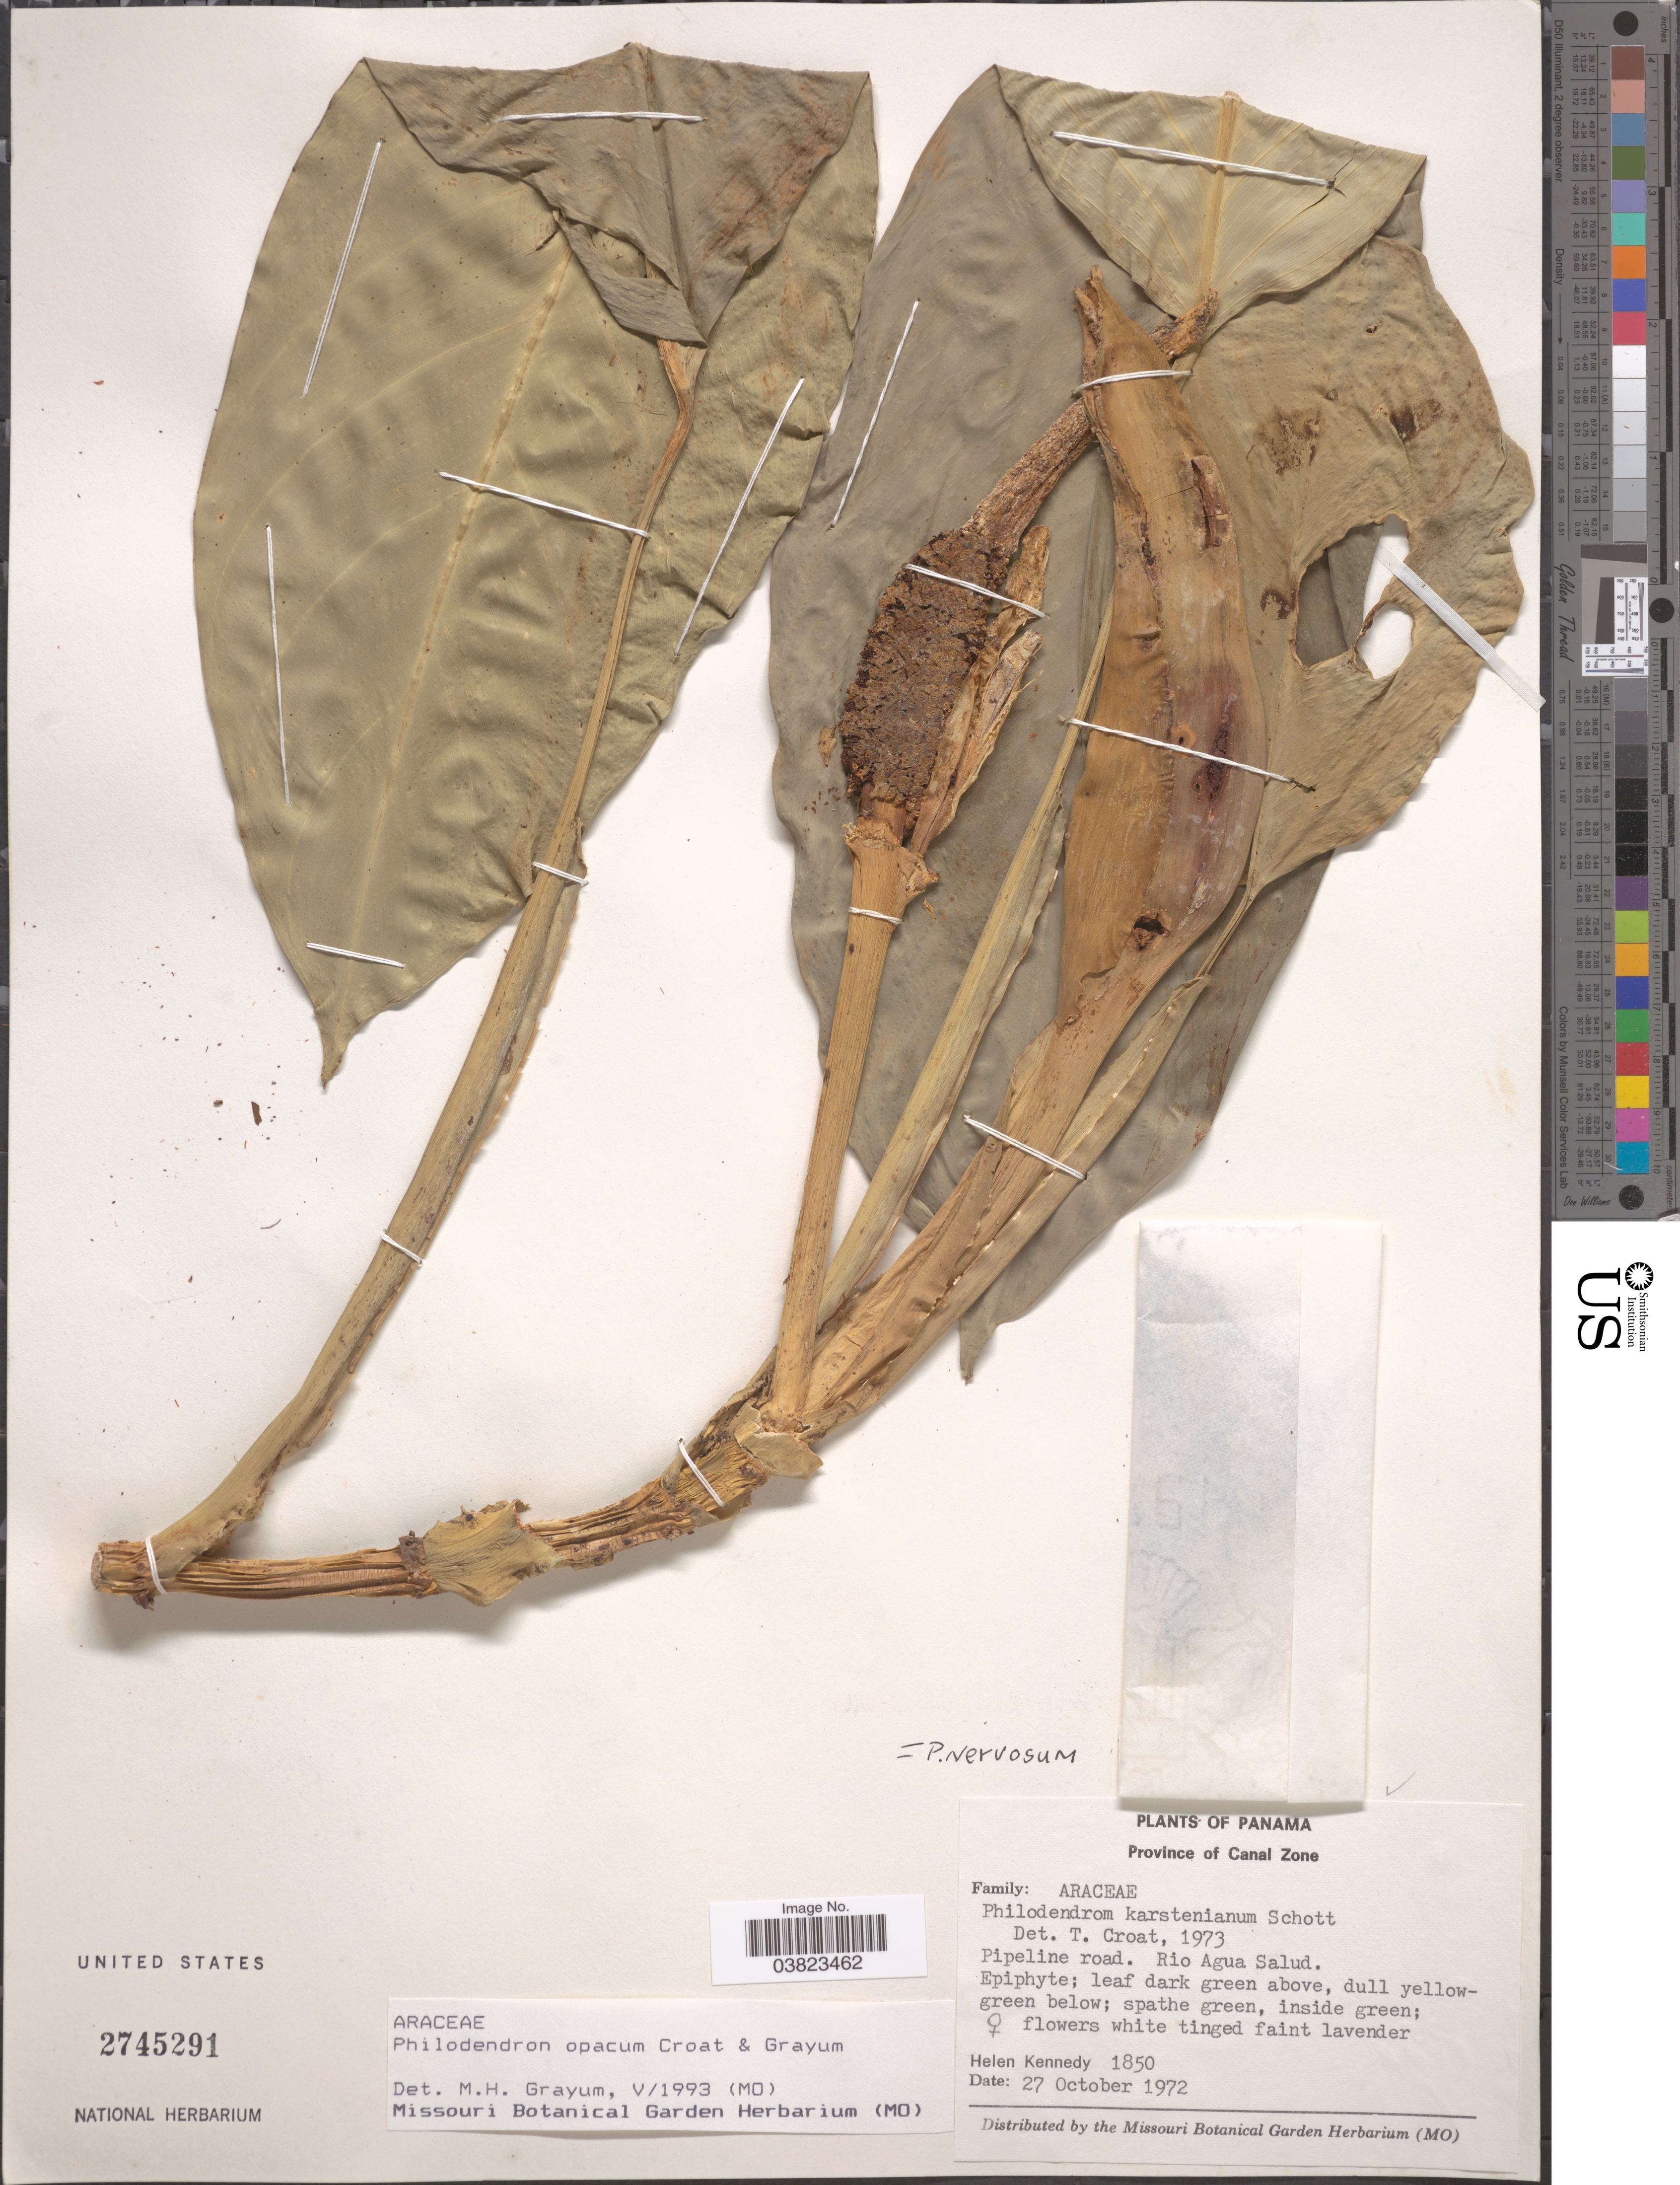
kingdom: Plantae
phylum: Tracheophyta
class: Liliopsida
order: Alismatales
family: Araceae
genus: Philodendron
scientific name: Philodendron opacum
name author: Croat & Grayum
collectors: H. Kennedy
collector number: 1850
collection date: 1972-10-27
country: Panama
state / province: Colón / Panamá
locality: Province of Canal Zone. Pipeline road. Rio Agua Salud.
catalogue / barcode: US 2745291